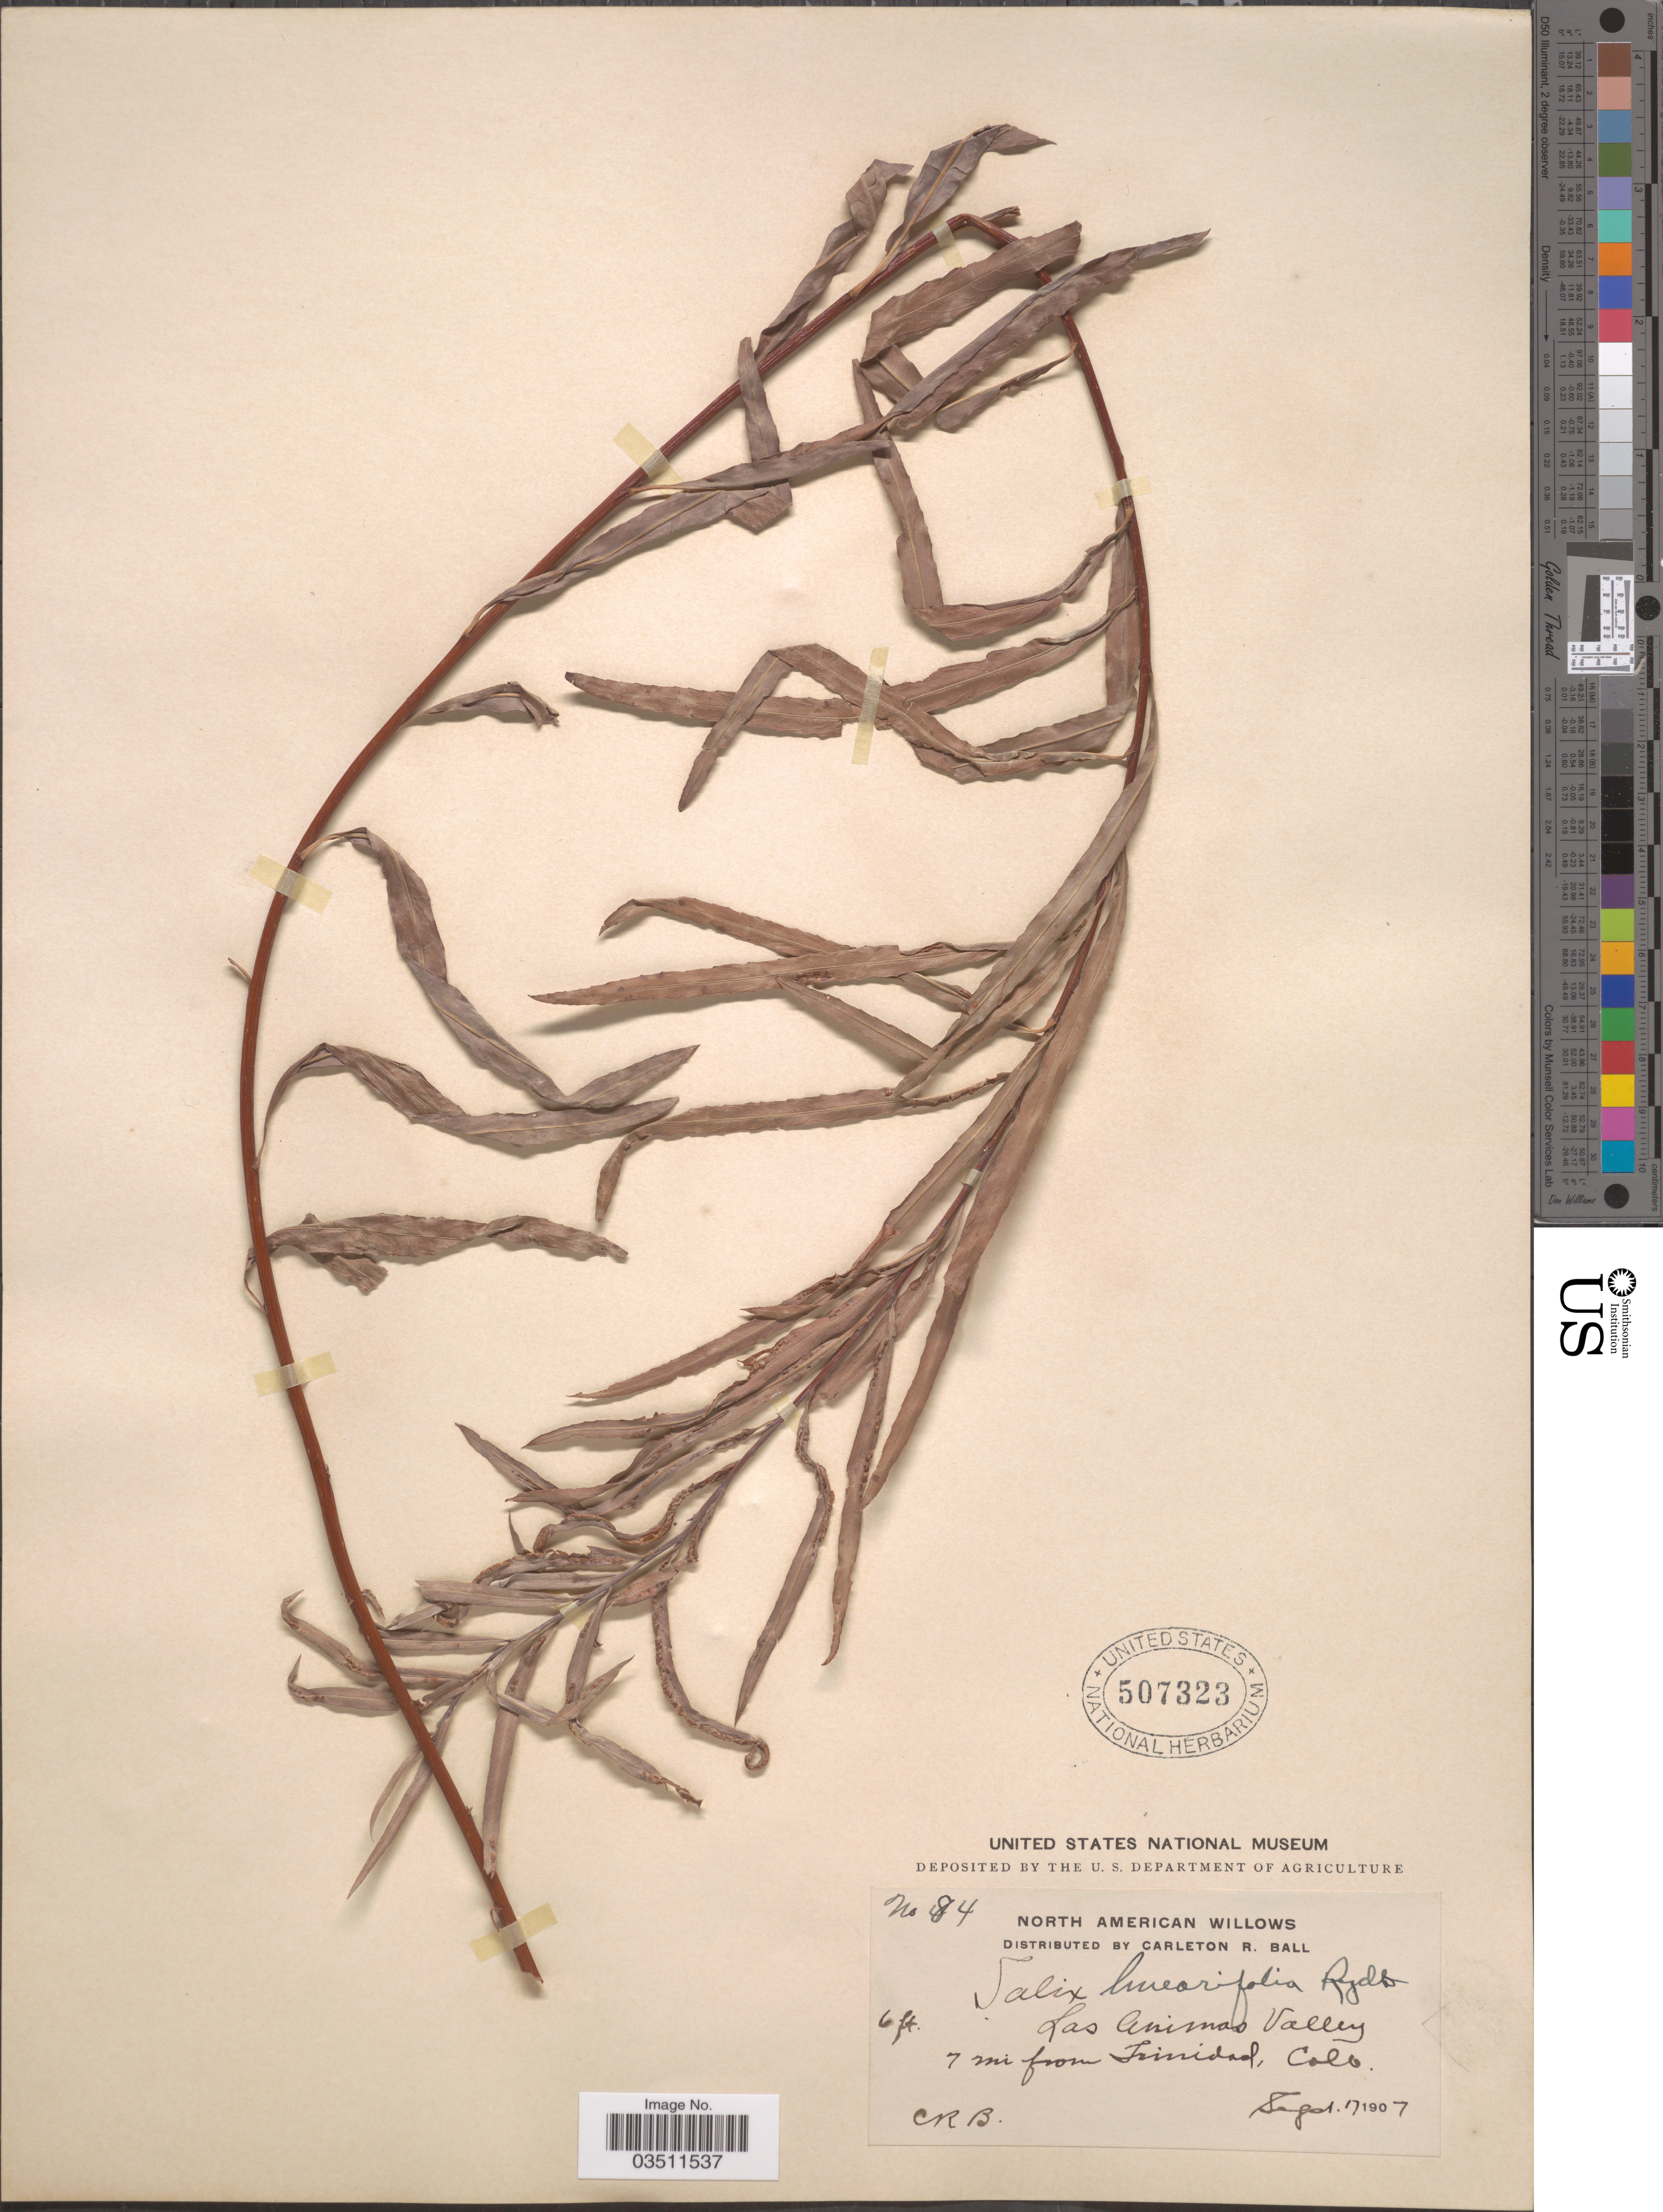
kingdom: Plantae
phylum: Tracheophyta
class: Magnoliopsida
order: Malpighiales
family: Salicaceae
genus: Salix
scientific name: Salix linearifolia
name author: E.L. Wolf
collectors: C. R. Ball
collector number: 84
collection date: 1907-09-17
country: United States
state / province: Colorado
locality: Las Animas Valley, 7 mi from Trinidad.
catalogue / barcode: US 507323